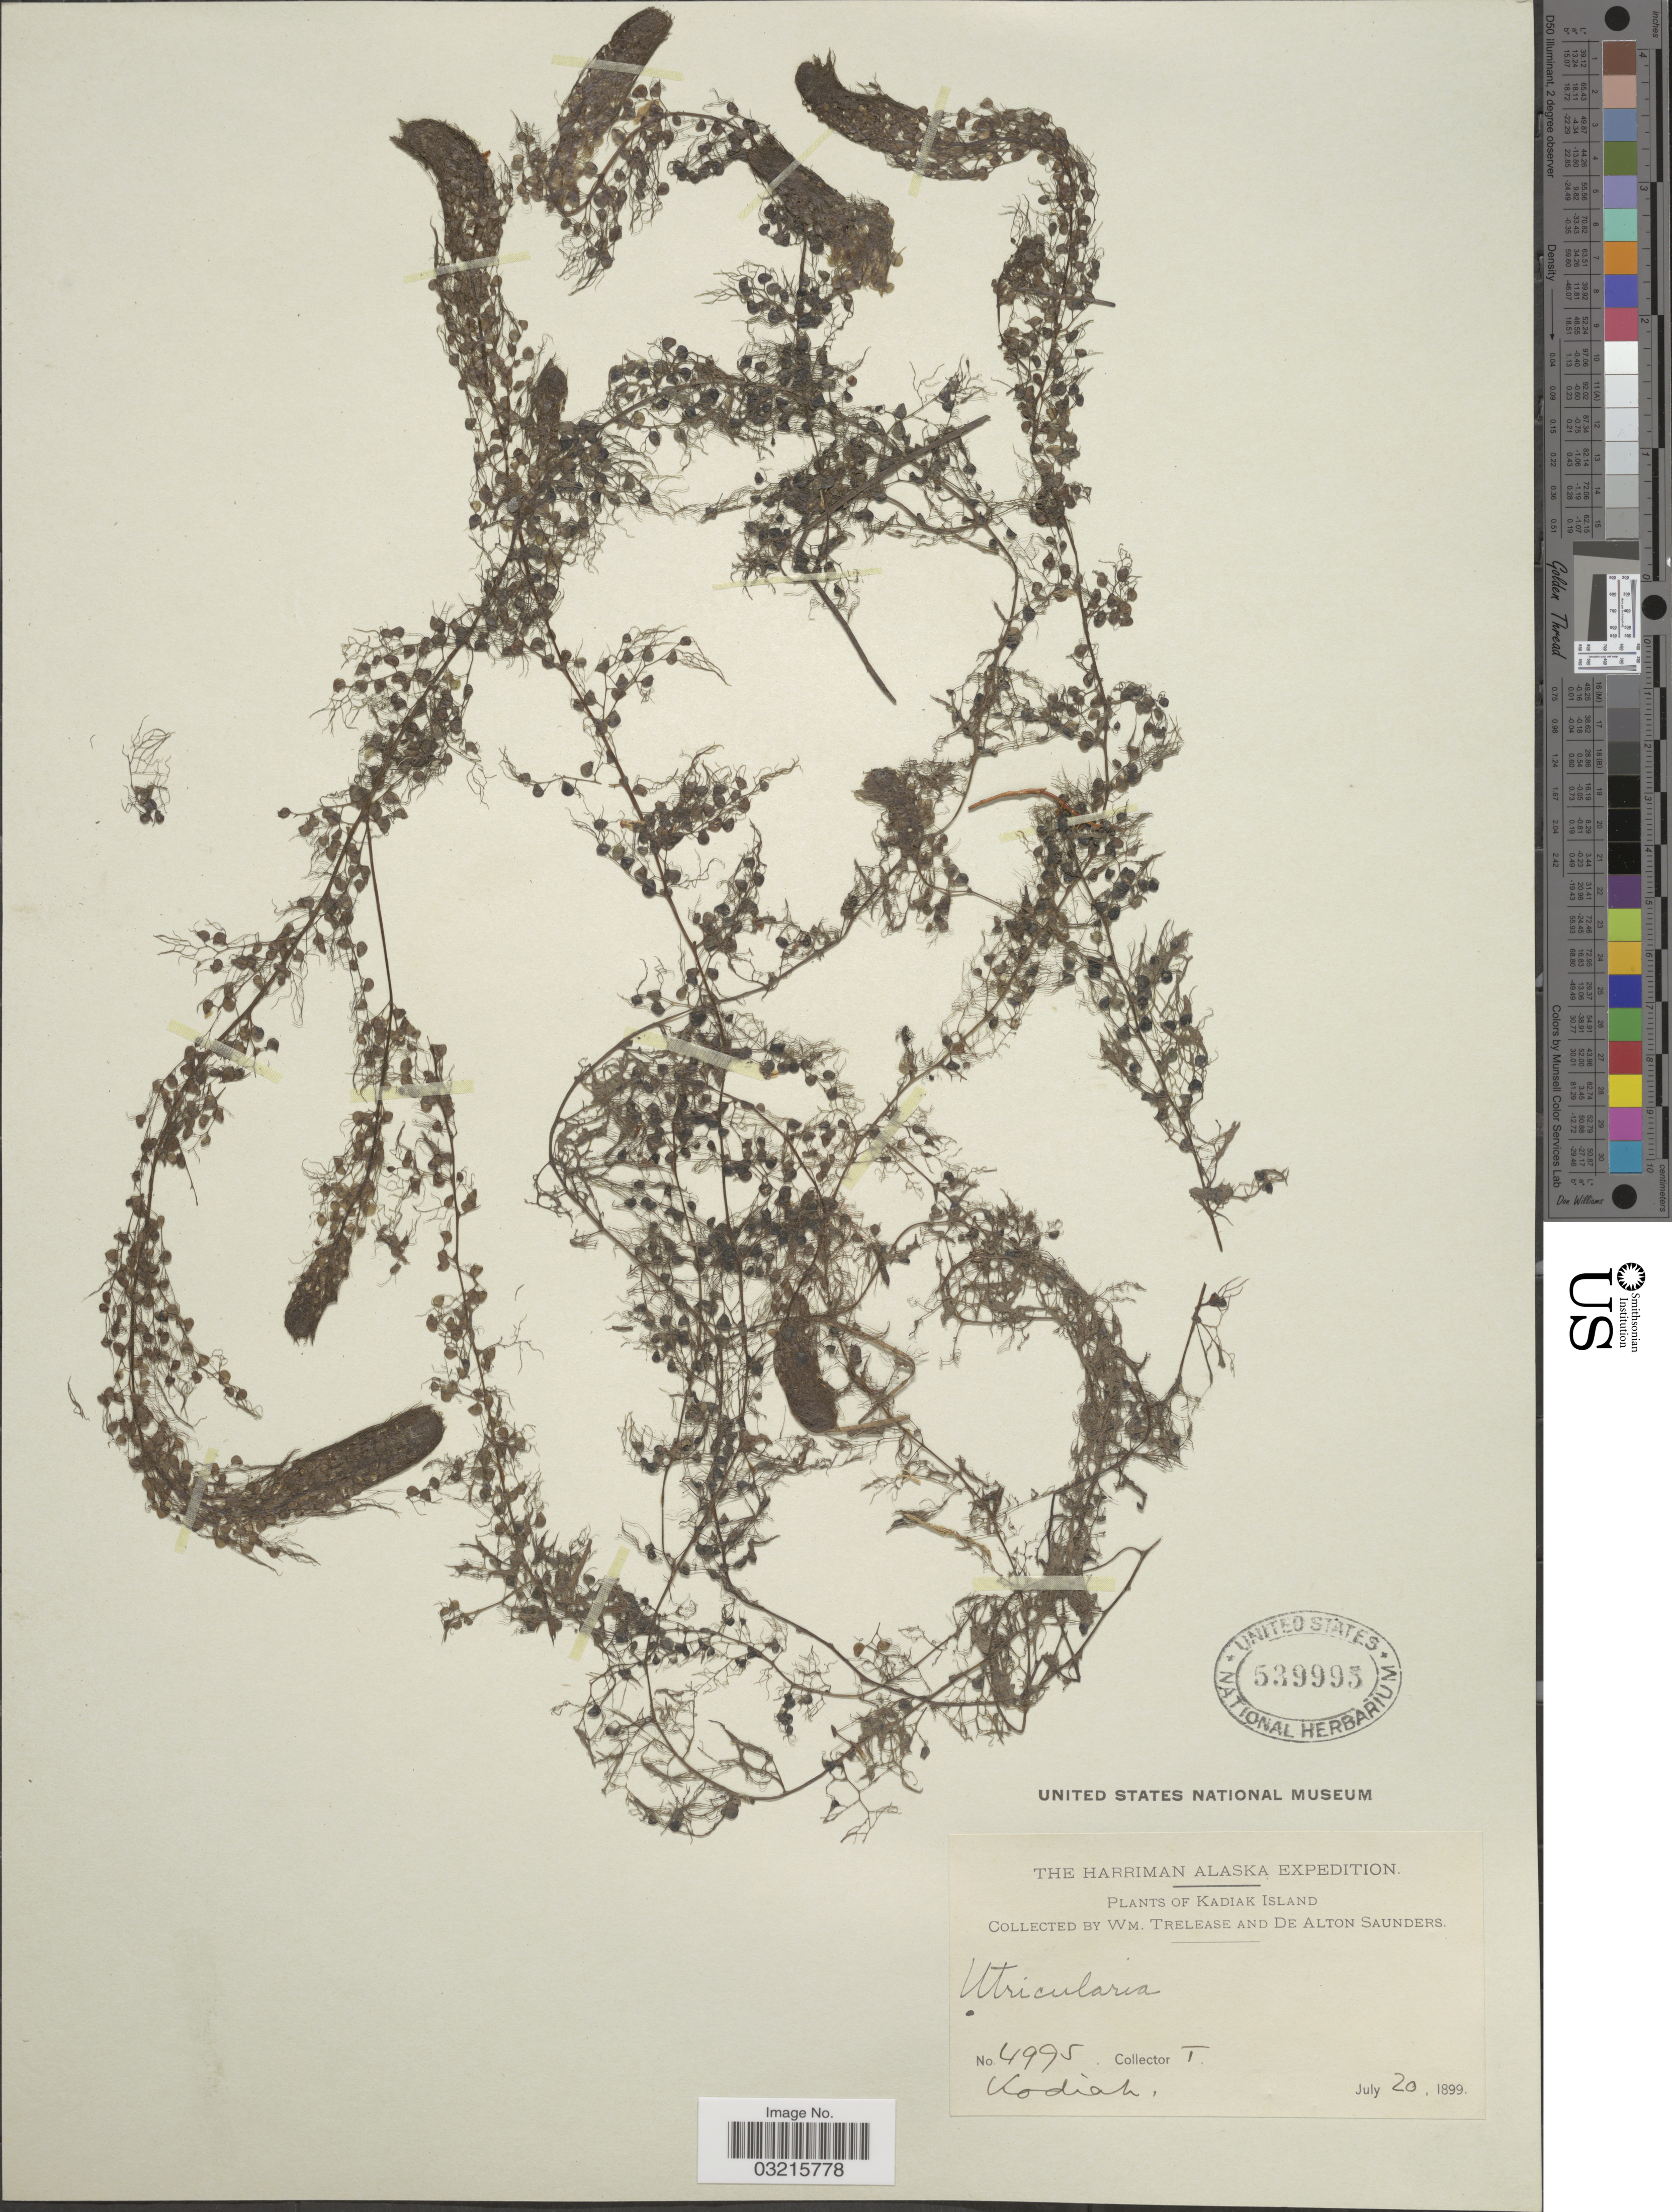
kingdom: Plantae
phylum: Tracheophyta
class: Magnoliopsida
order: Lamiales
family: Lentibulariaceae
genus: Utricularia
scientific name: Utricularia vulgaris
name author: L.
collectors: W. Trelease & D. A. Saunders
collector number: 4994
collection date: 1899-07-20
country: United States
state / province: Alaska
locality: Kadiak Island. Kodiak.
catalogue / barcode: US 539995